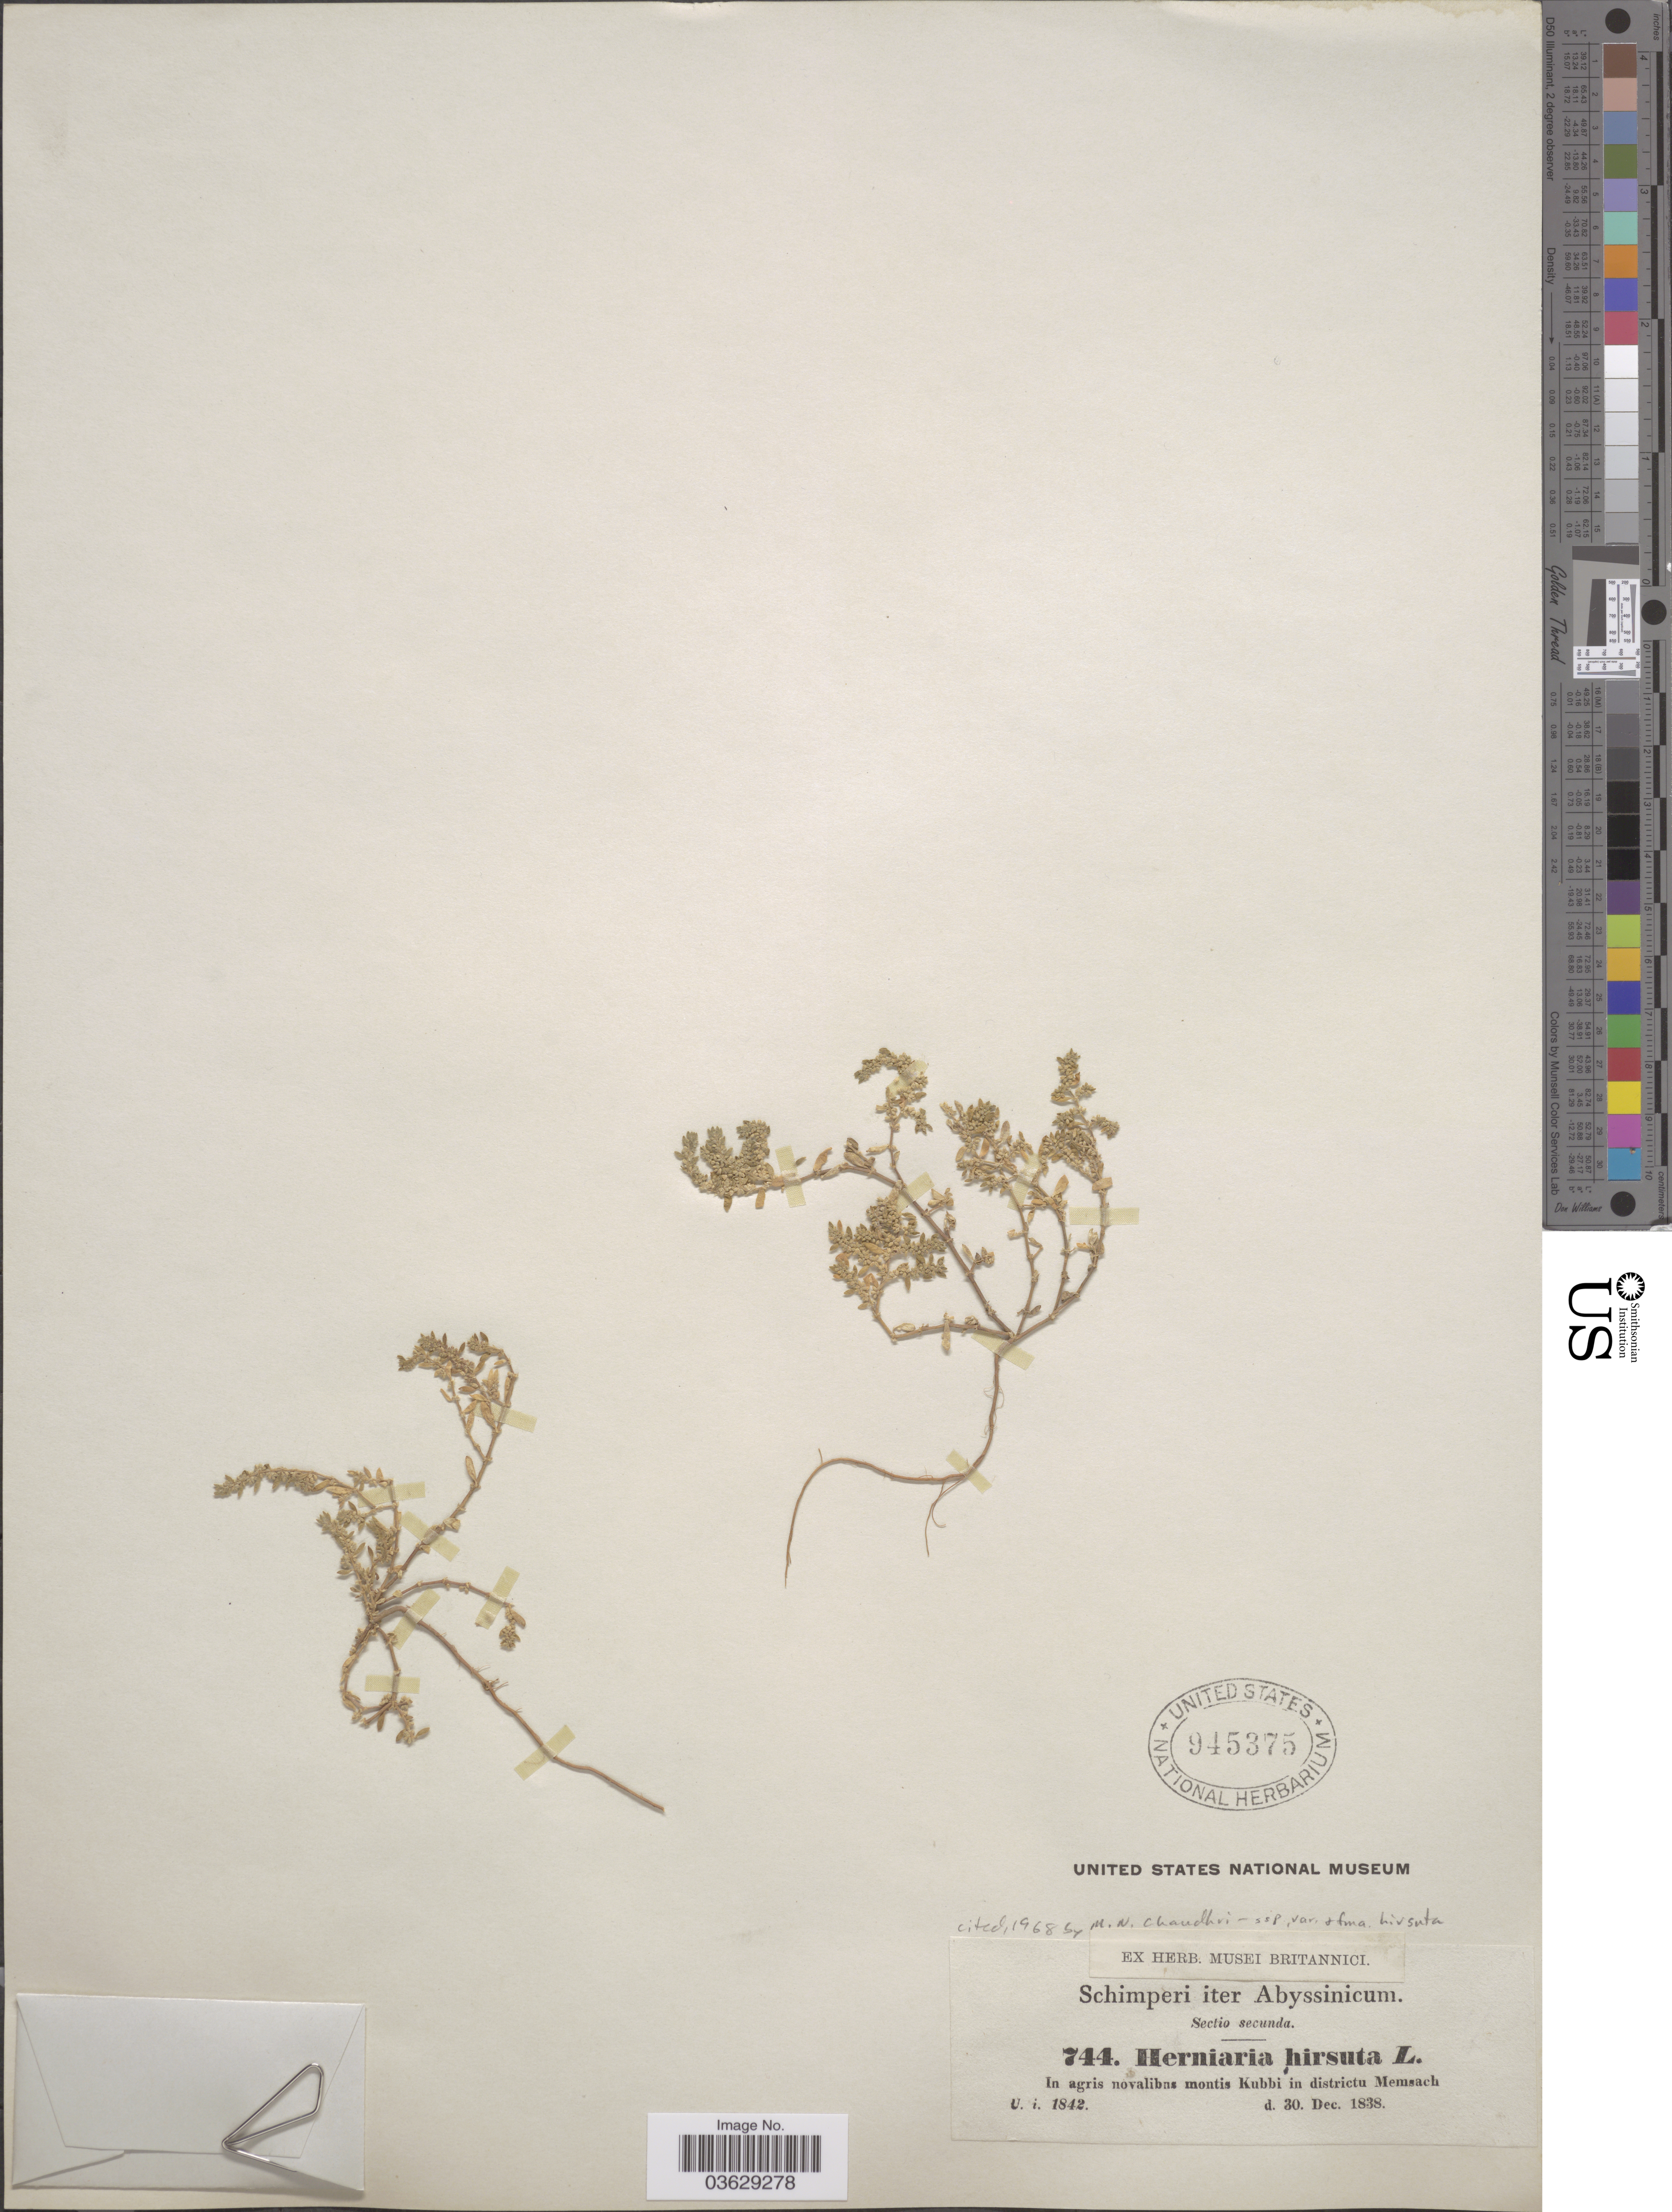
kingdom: Plantae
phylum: Tracheophyta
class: Magnoliopsida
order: Caryophyllales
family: Caryophyllaceae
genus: Herniaria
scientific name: Herniaria hirsuta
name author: L.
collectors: -. Schimper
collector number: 744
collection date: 1838-12-30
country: Ethiopia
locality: Abyssinicum. In agris novalibus montis Kubbi in districtu Memsach.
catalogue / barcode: US 945375